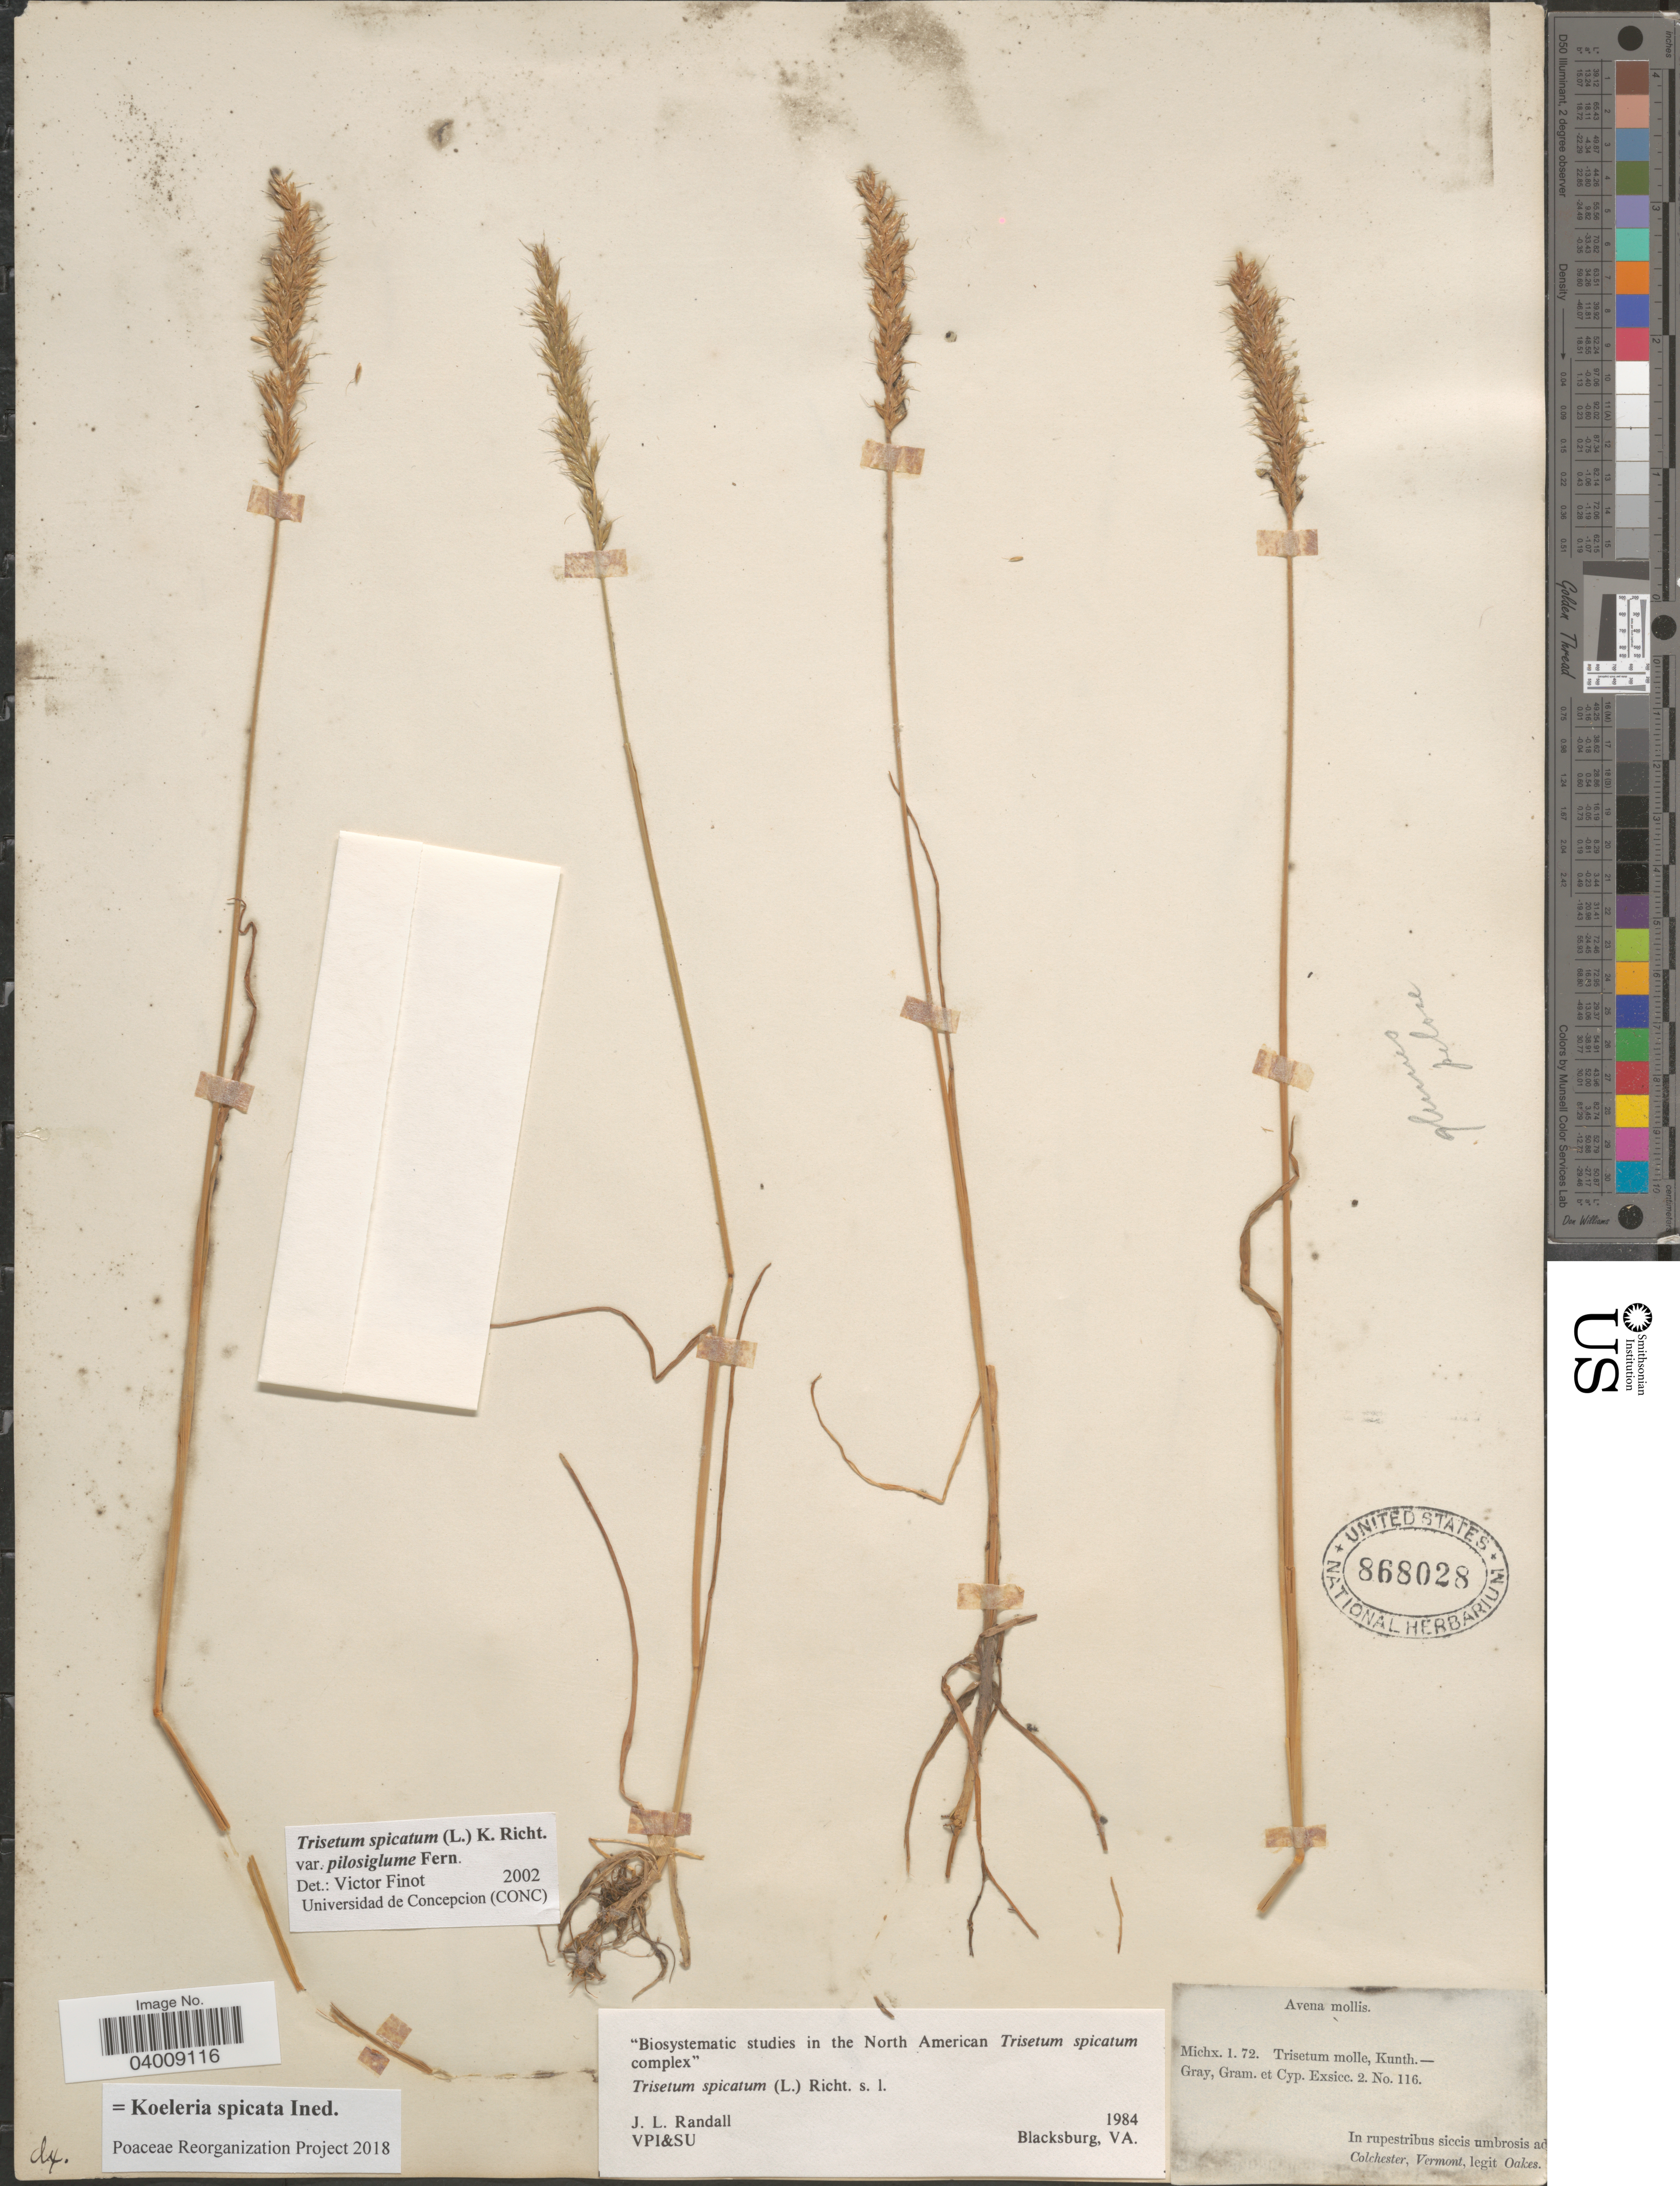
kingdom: Plantae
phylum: Tracheophyta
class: Liliopsida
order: Poales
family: Poaceae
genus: Koeleria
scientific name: Koeleria spicata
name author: (L.) Barberá et al.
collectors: -. Oakes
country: United States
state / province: Vermont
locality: In rupestribus siccis umbrosis ad Colchester.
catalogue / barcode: US 868028